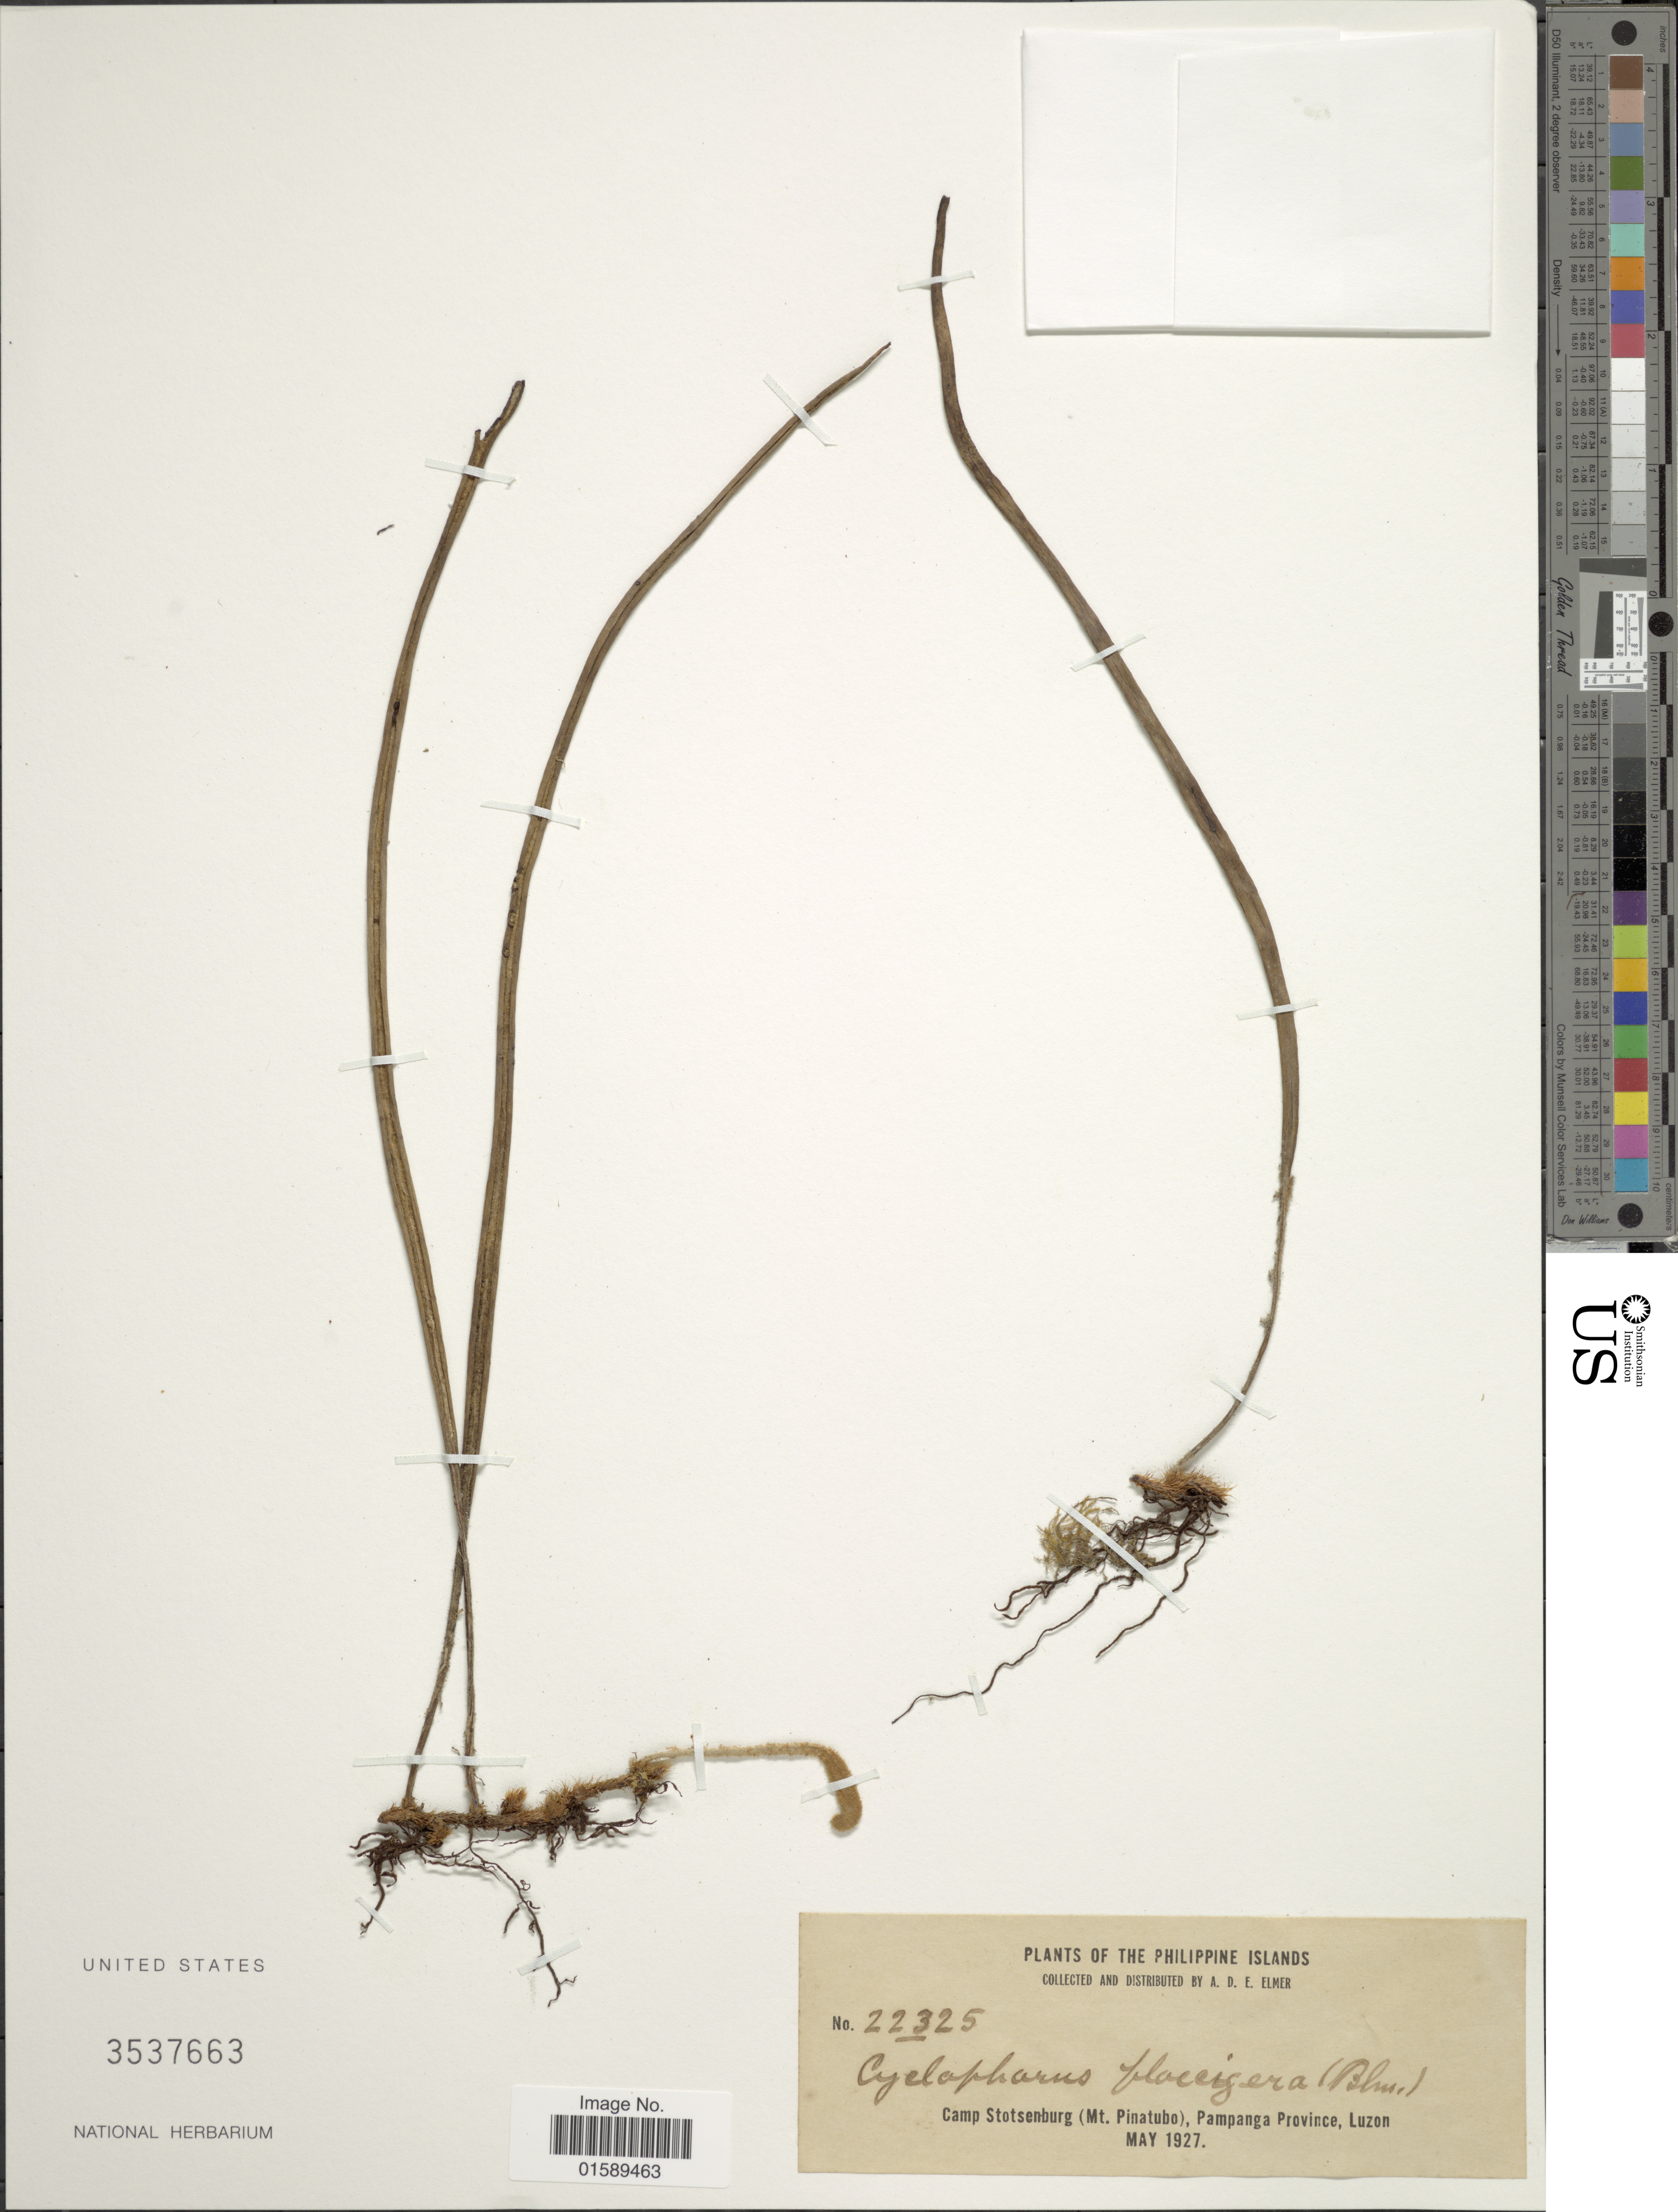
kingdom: Plantae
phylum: Tracheophyta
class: Polypodiopsida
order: Polypodiales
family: Polypodiaceae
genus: Pyrrosia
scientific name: Pyrrosia foveolata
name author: (Alston) C.V. Morton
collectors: A. D. E. Elmer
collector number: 22325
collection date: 1927-05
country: Philippines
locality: Camp Stotsenburg (Mt. Pinatubo), Pampango Province, Luzon.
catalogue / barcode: US 3537663